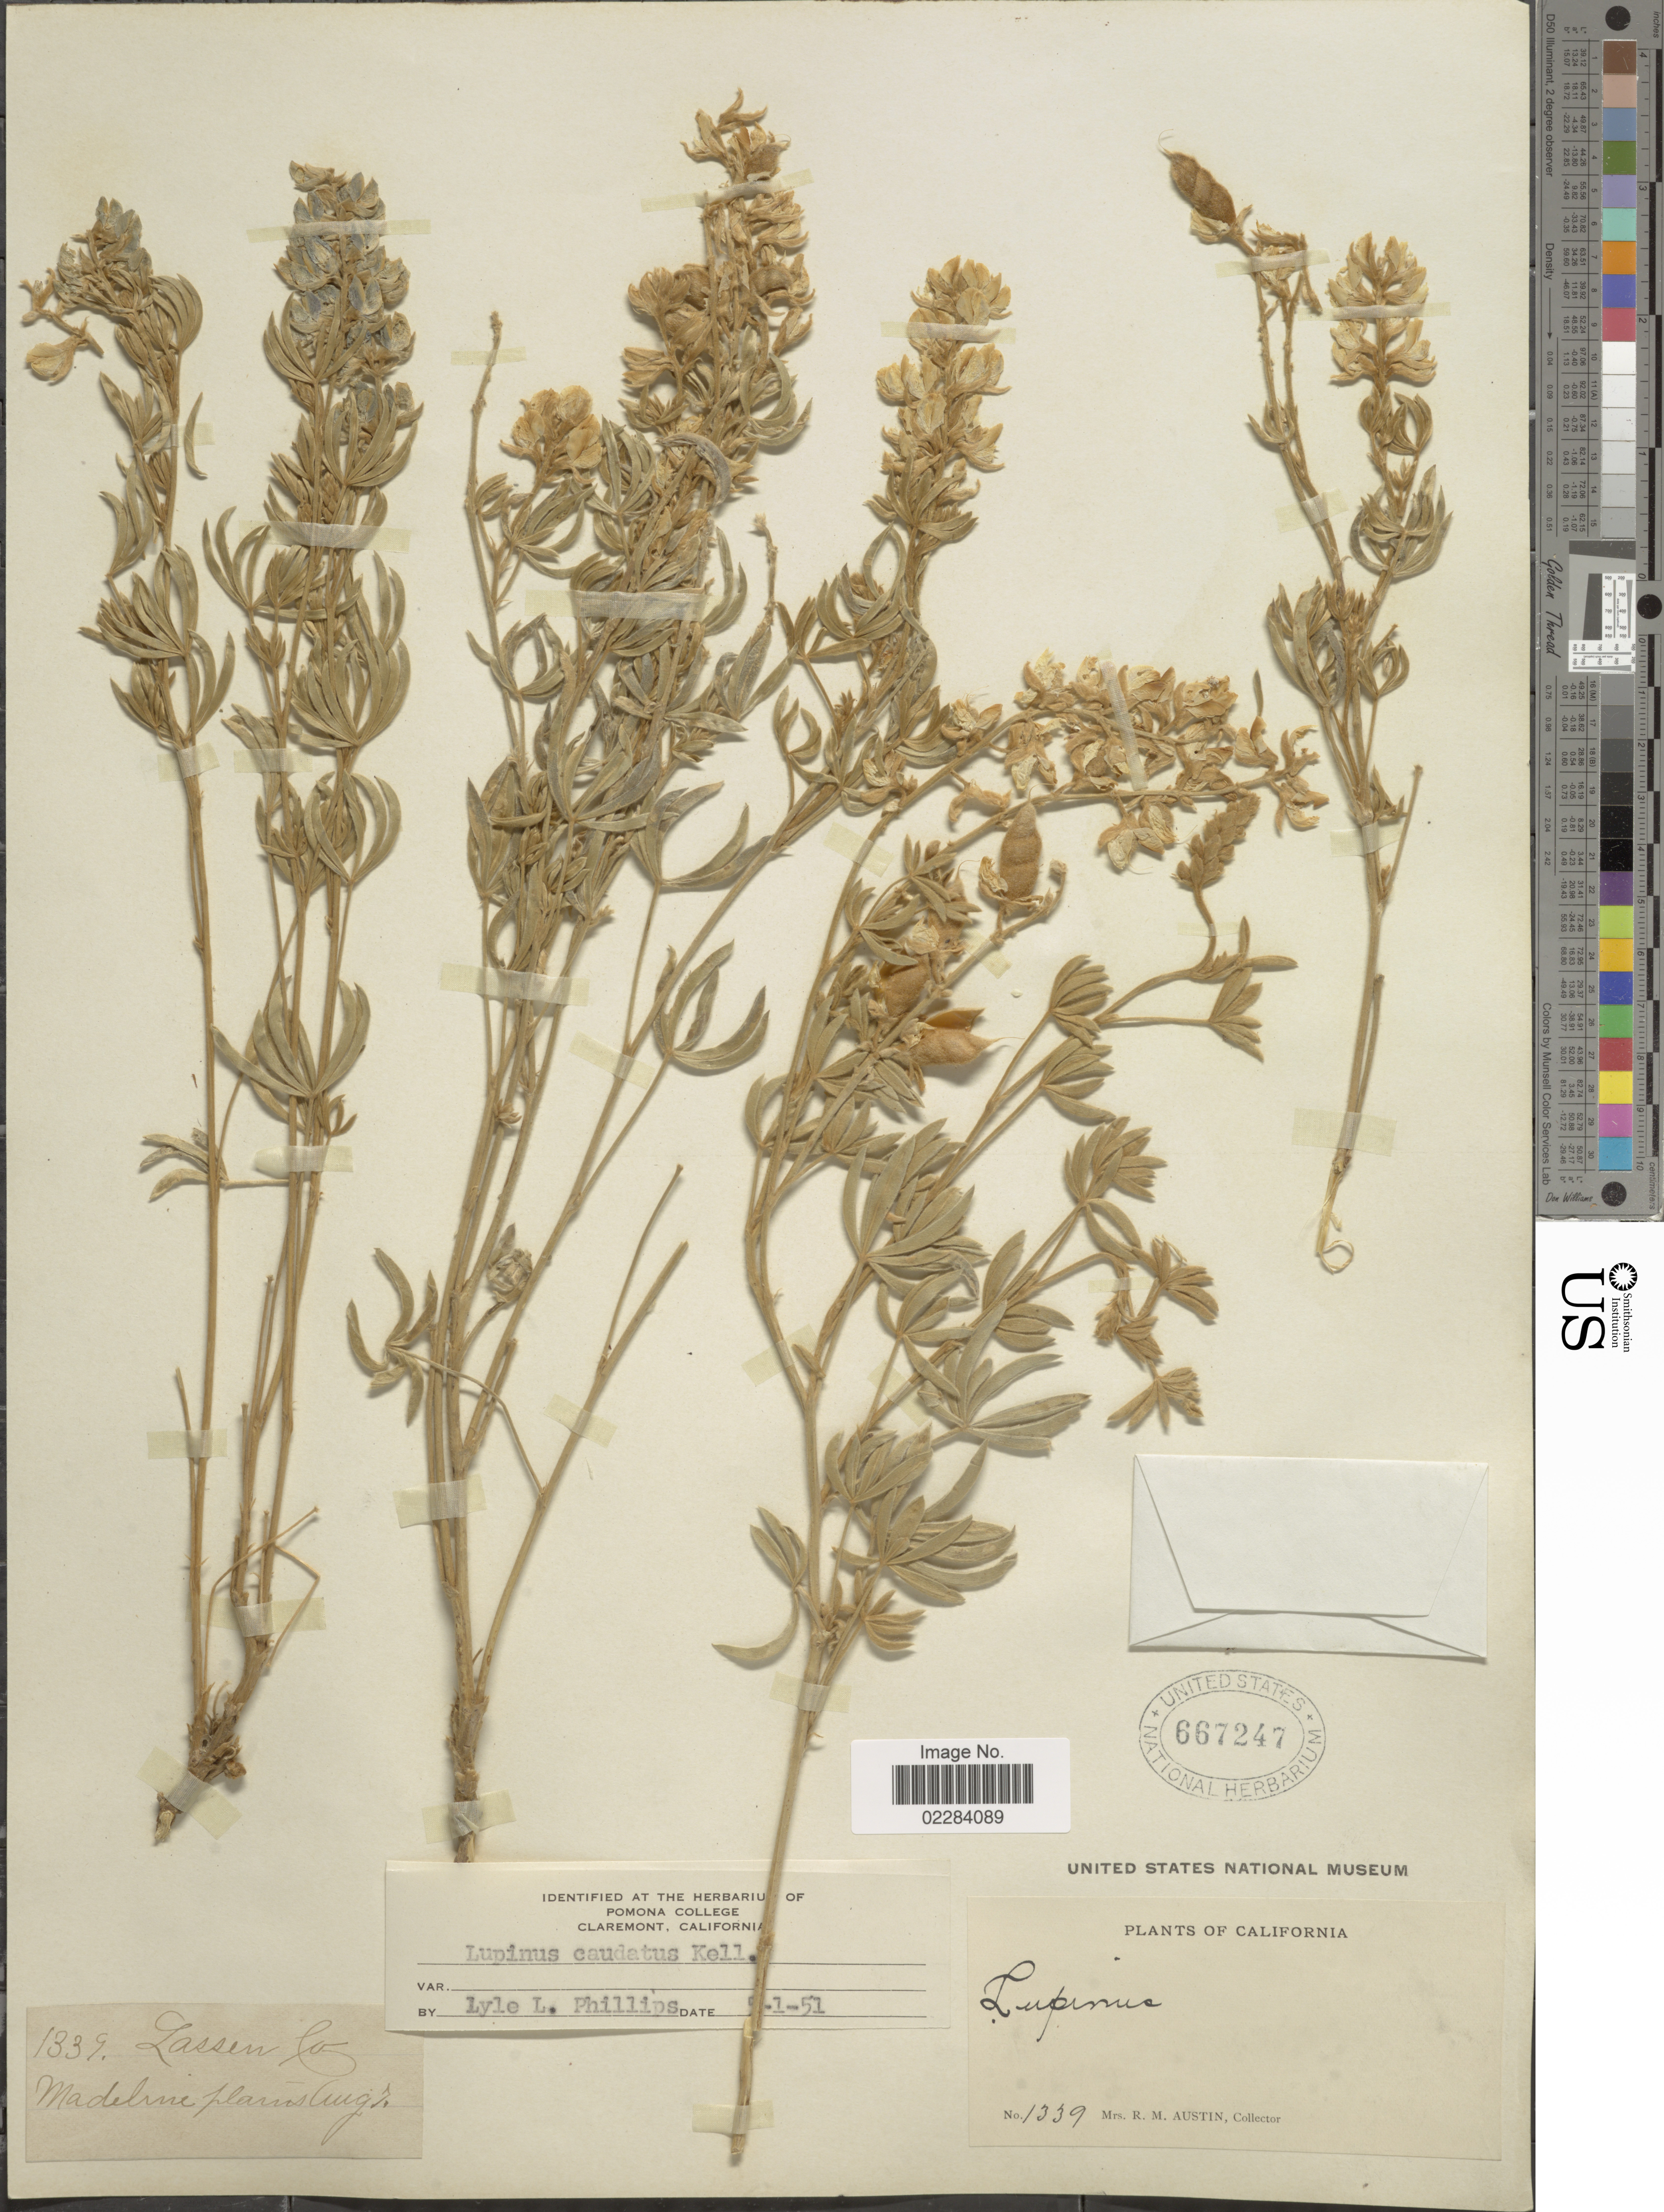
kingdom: Plantae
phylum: Tracheophyta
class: Magnoliopsida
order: Fabales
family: Fabaceae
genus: Lupinus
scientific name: Lupinus argenteus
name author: Pursh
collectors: R. Austin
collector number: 1339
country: United States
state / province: California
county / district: Lassen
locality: Lassen Co.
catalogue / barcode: US 667247